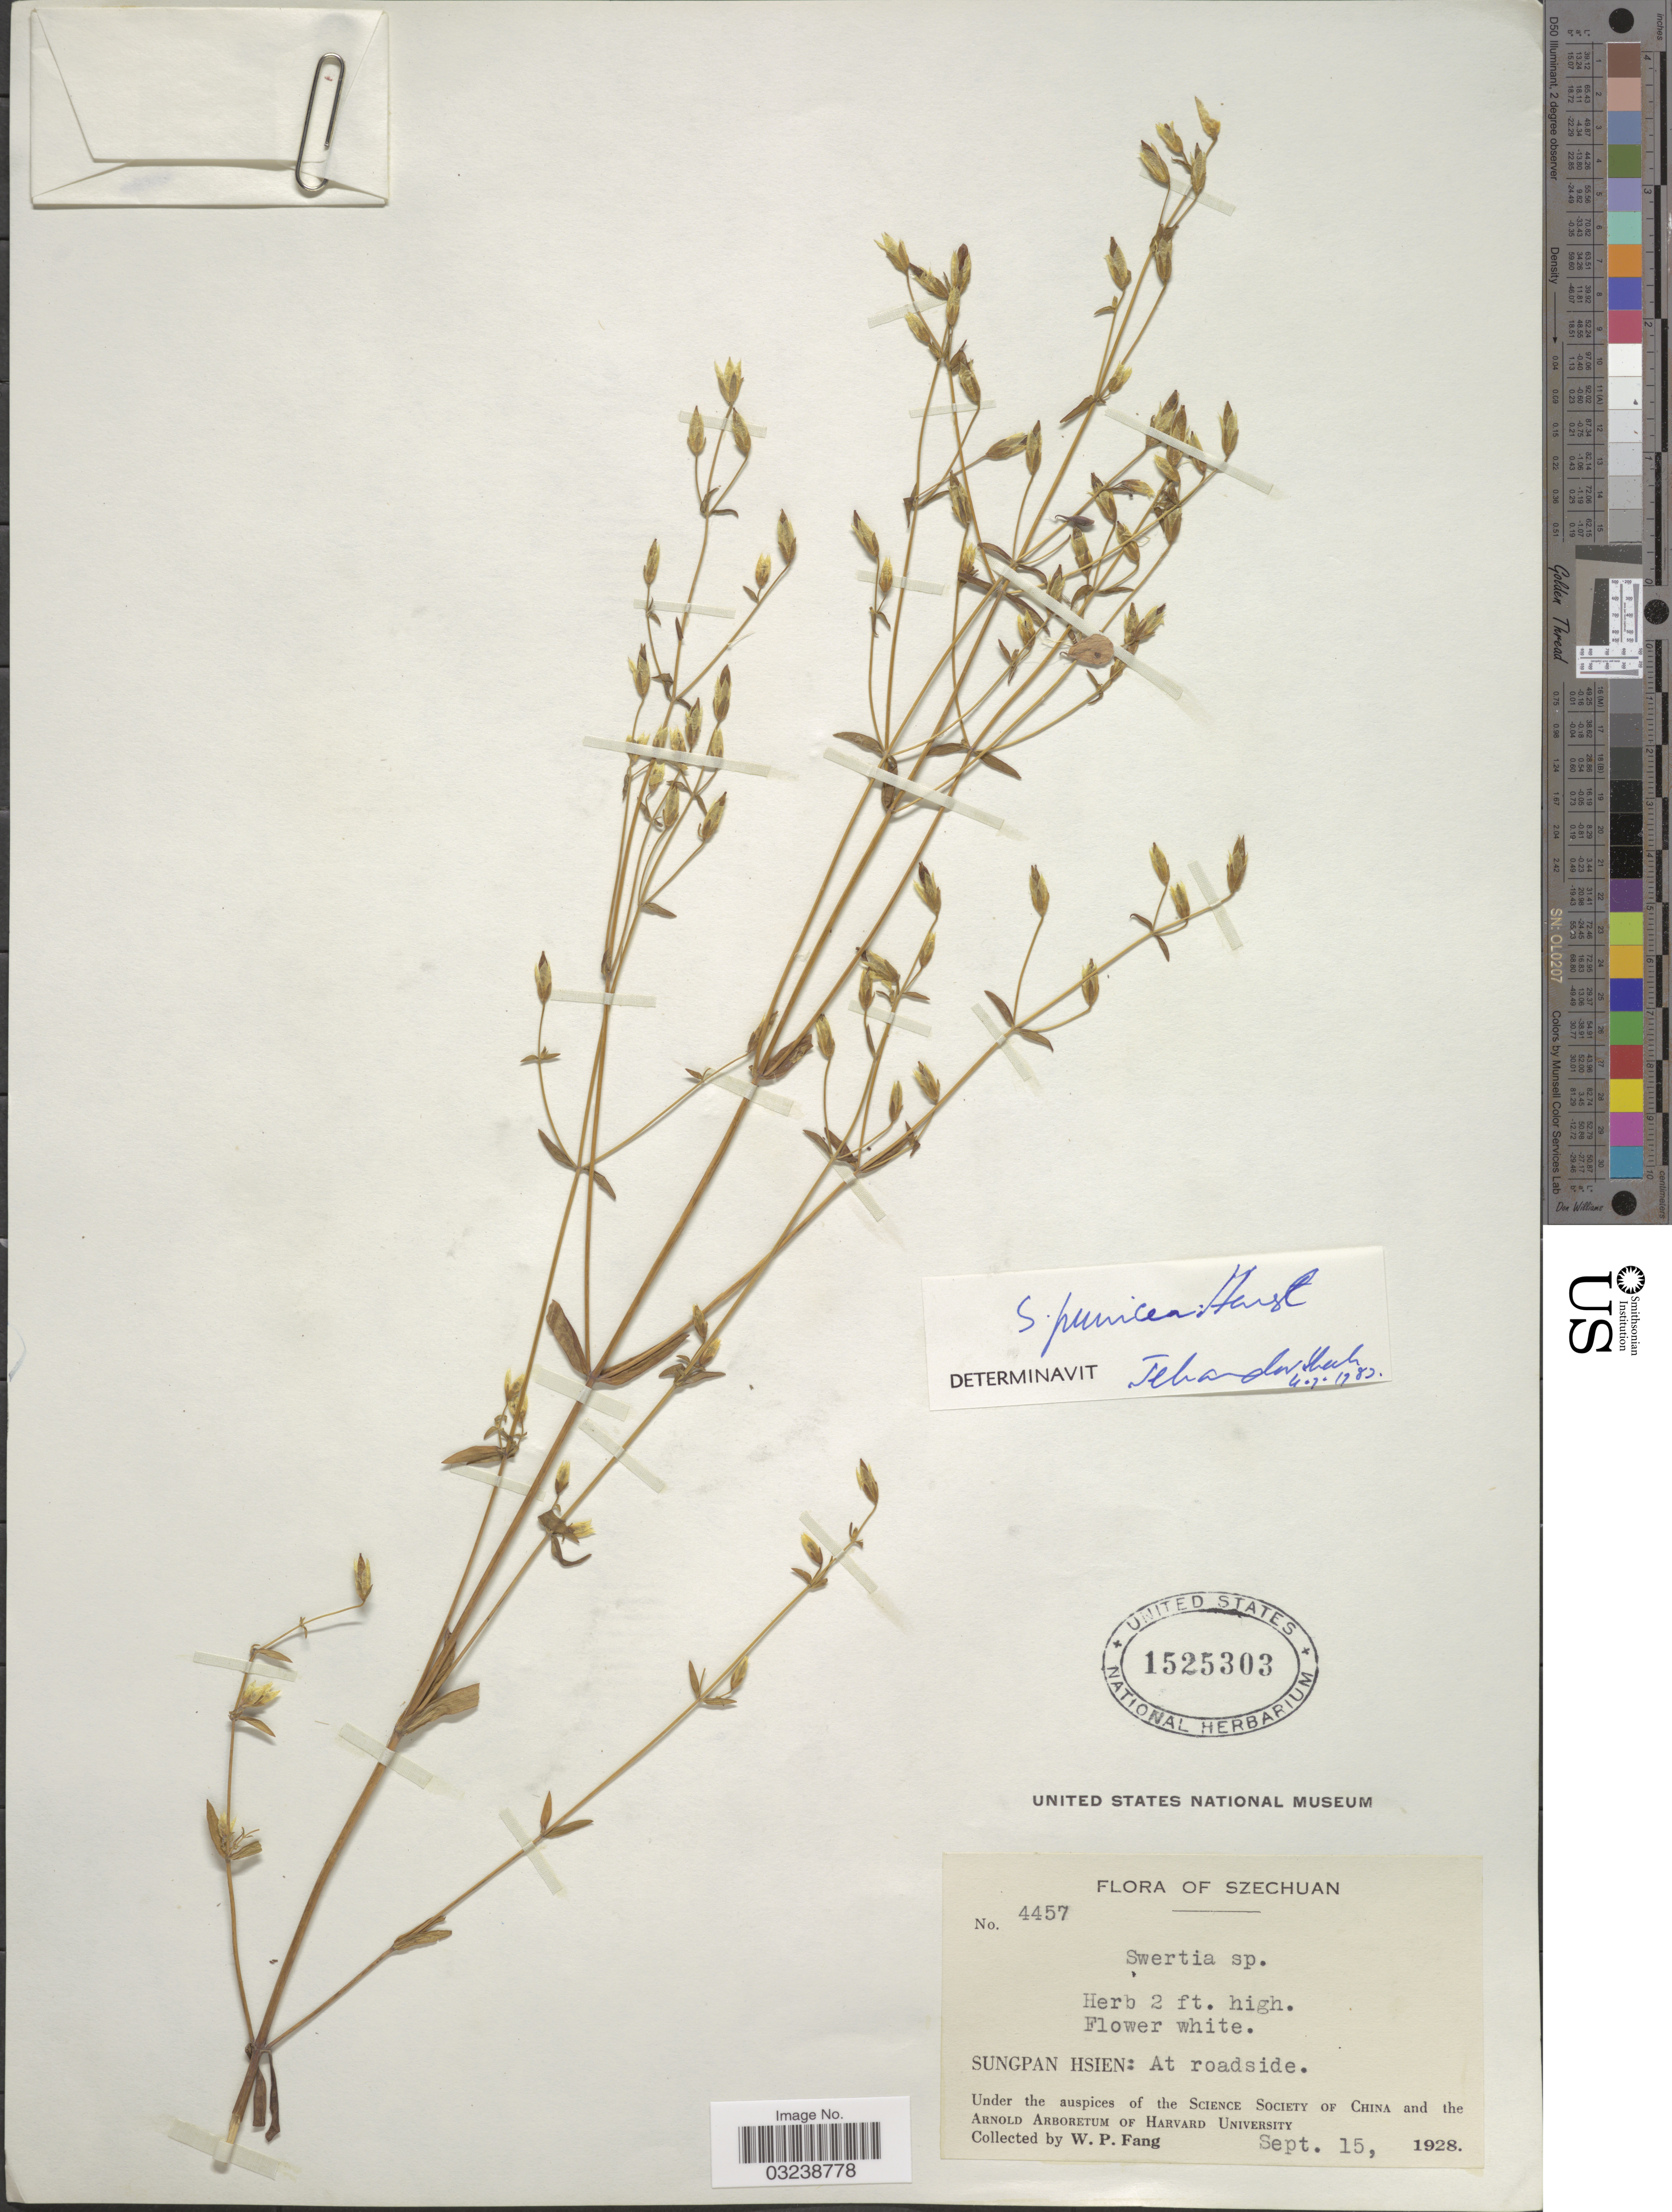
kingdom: Plantae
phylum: Tracheophyta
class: Magnoliopsida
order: Gentianales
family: Gentianaceae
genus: Swertia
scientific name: Swertia punicea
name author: Hemsl.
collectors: W. P. Fang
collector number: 4457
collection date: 1928-09-15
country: China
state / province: Sichuan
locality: Szechuan. Sungpan Hsien: At roadside.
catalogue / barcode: US 1525303